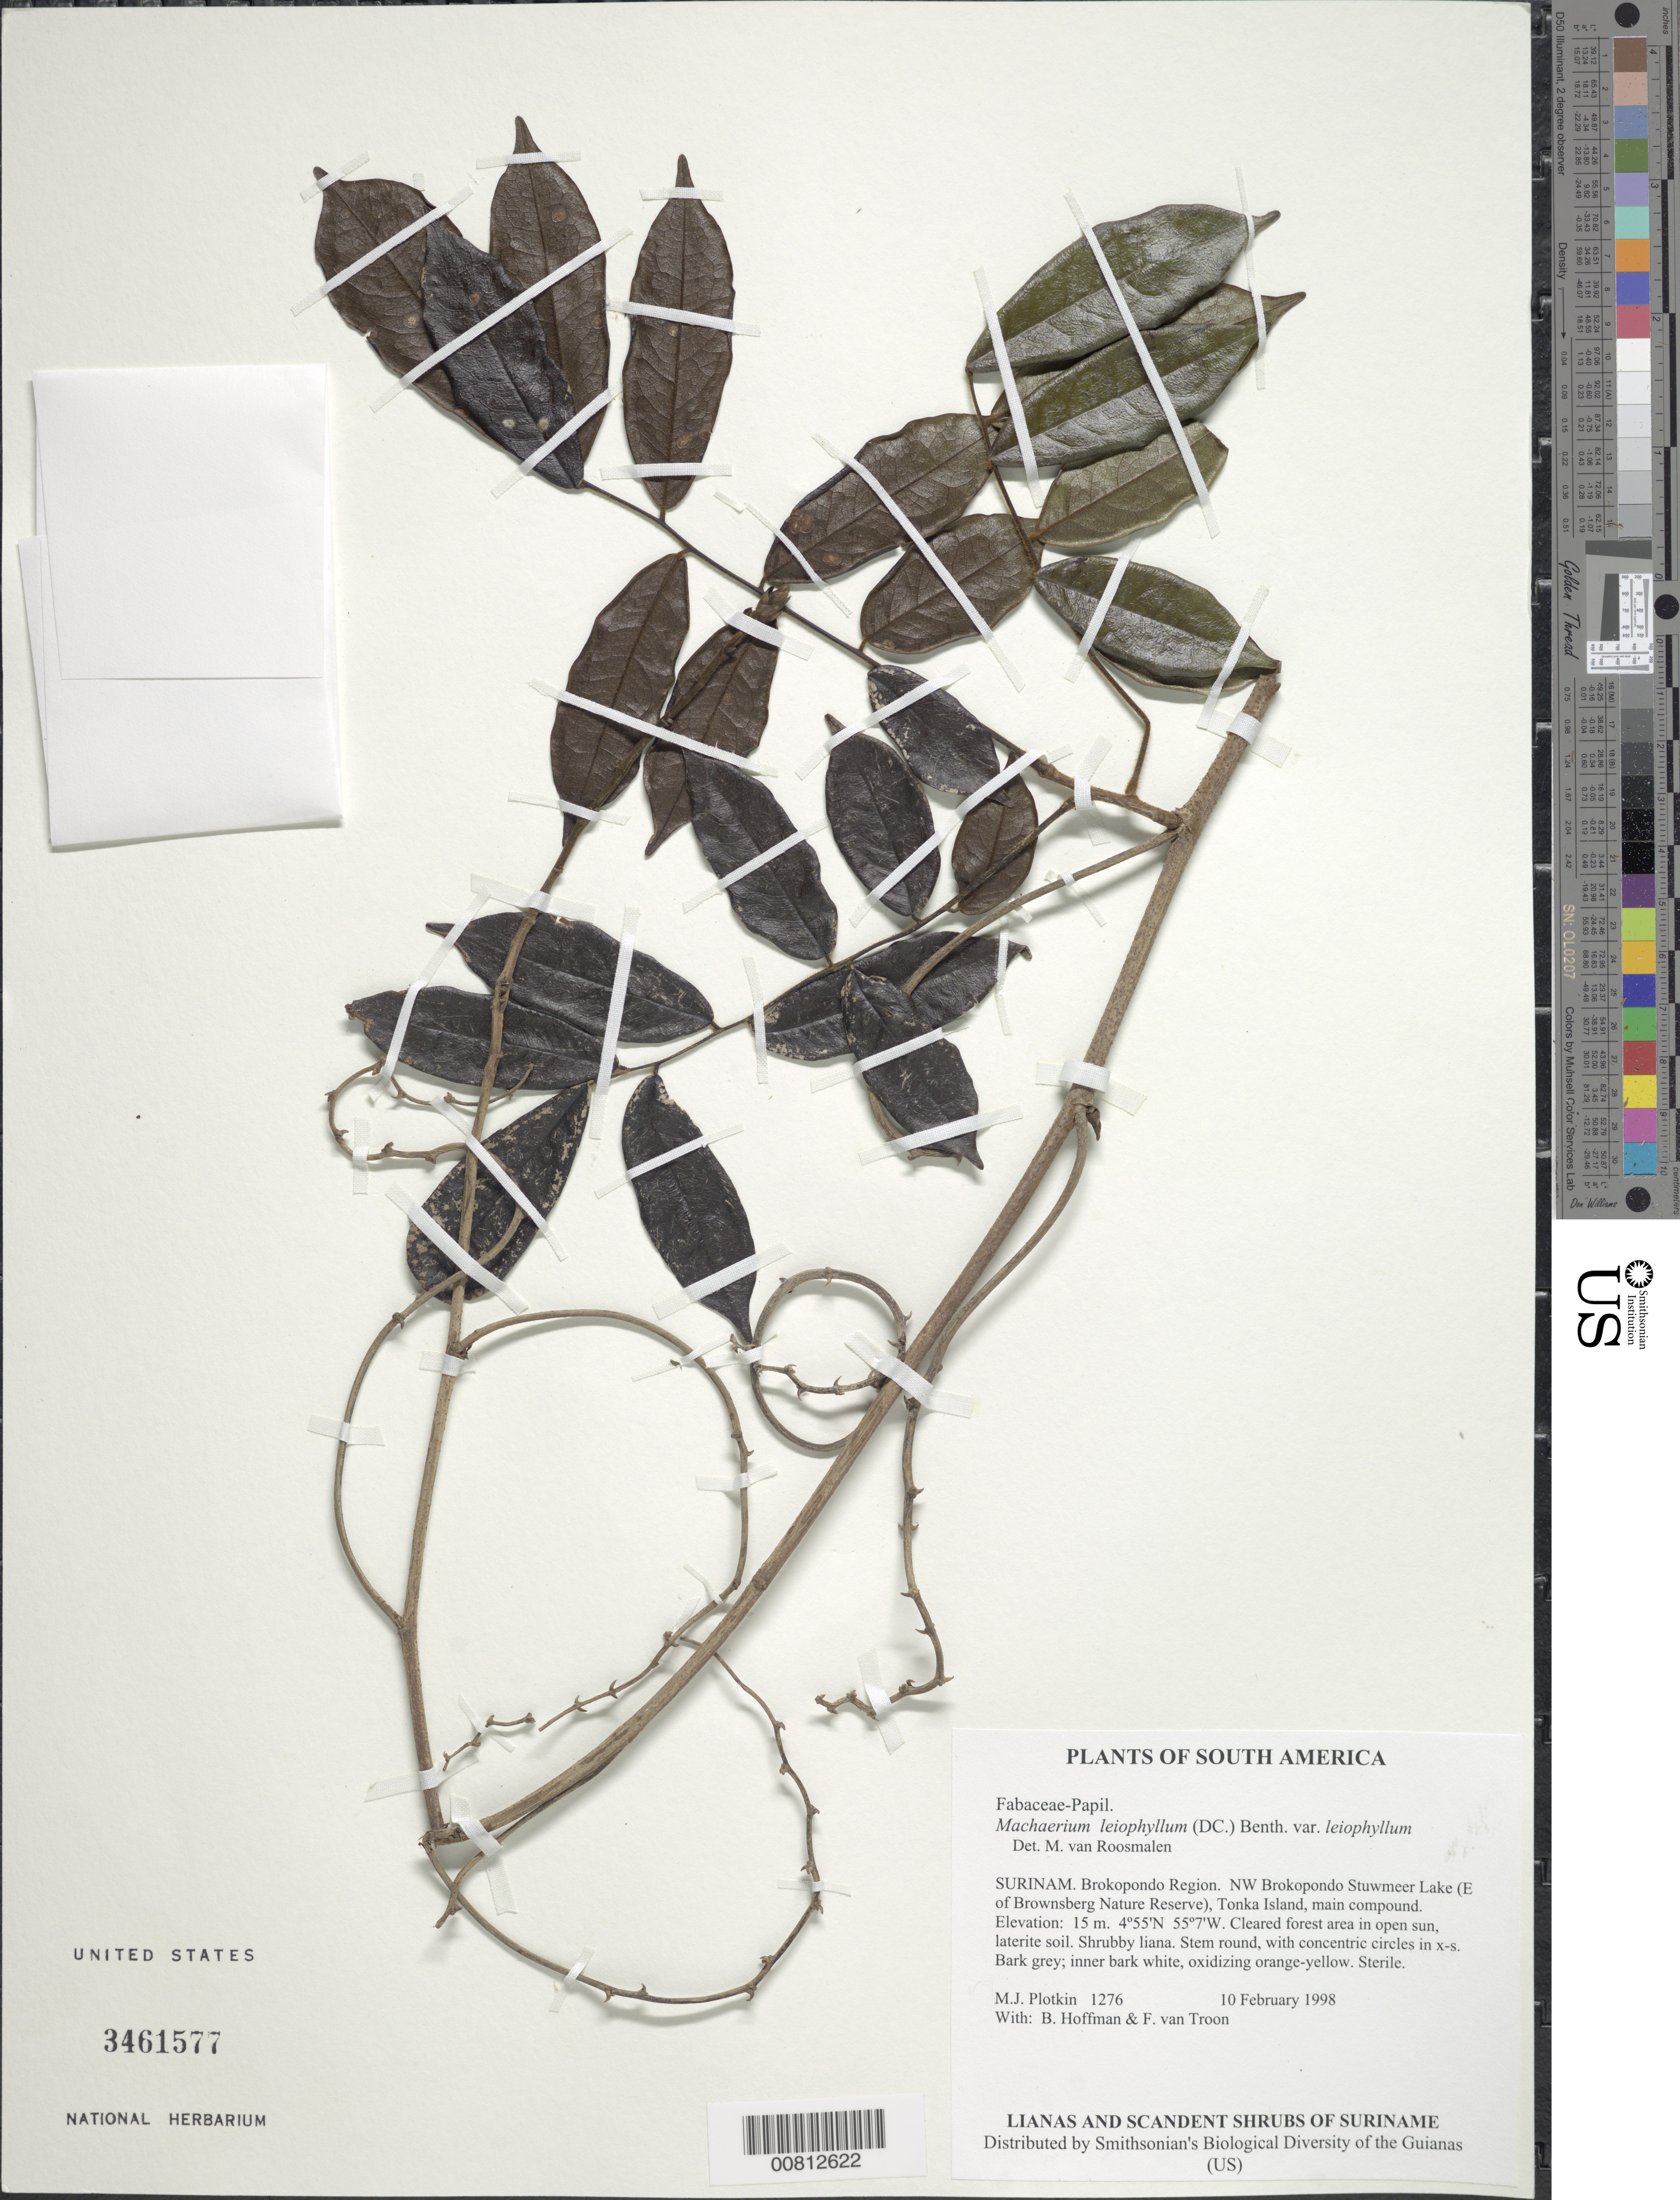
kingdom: Plantae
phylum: Tracheophyta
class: Magnoliopsida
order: Fabales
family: Fabaceae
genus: Machaerium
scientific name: Machaerium leiophyllum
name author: (DC.) Benth.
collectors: M. Plotkin, B. Hoffman & F. Van Troon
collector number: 1276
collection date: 1998-02-10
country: Suriname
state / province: Brokopondo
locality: NW Brokopondo Stuwmeer Lake (E of Brownsberg Nature Reserve), Tonka Island, main compound,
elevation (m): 15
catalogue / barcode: US 3461577